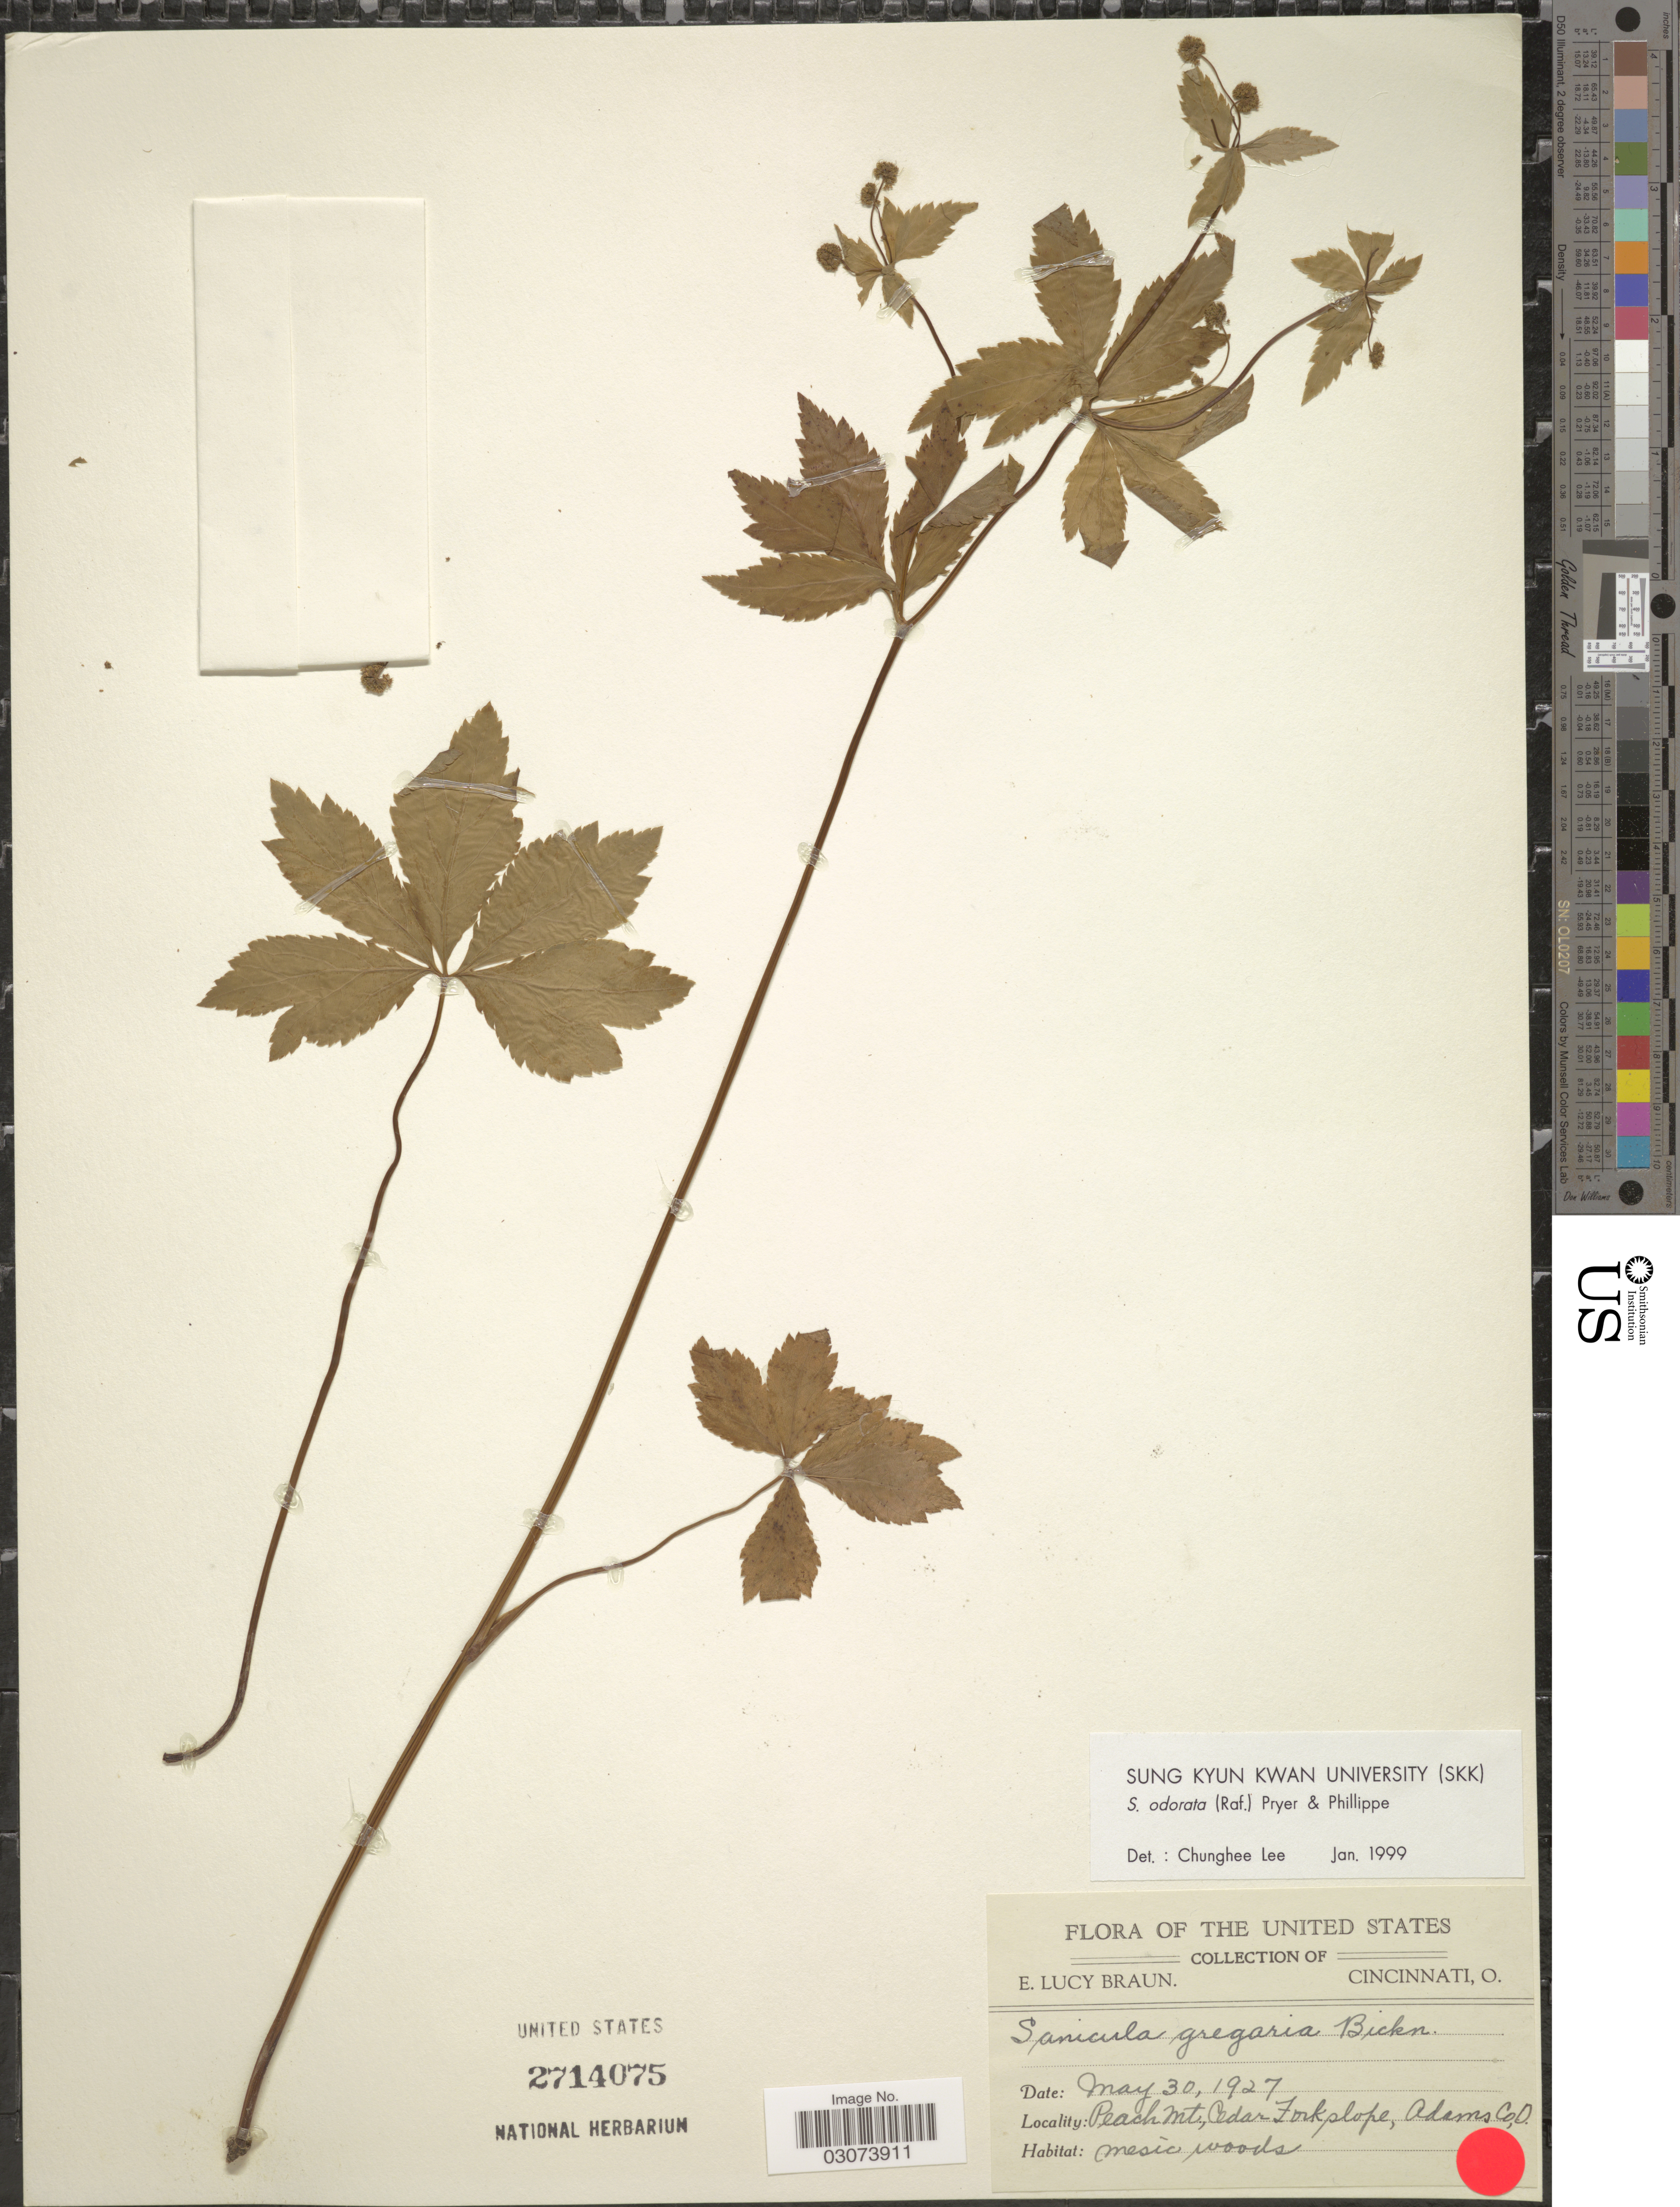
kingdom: Plantae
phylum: Tracheophyta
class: Magnoliopsida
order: Apiales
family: Apiaceae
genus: Sanicula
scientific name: Sanicula odorata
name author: (Raf.) Pryer & Phillippe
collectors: E. L. Braun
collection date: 1927-05-30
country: United States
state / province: Ohio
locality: Peach Mt., Cedar Fork slope, Adams Co.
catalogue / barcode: US 2714075